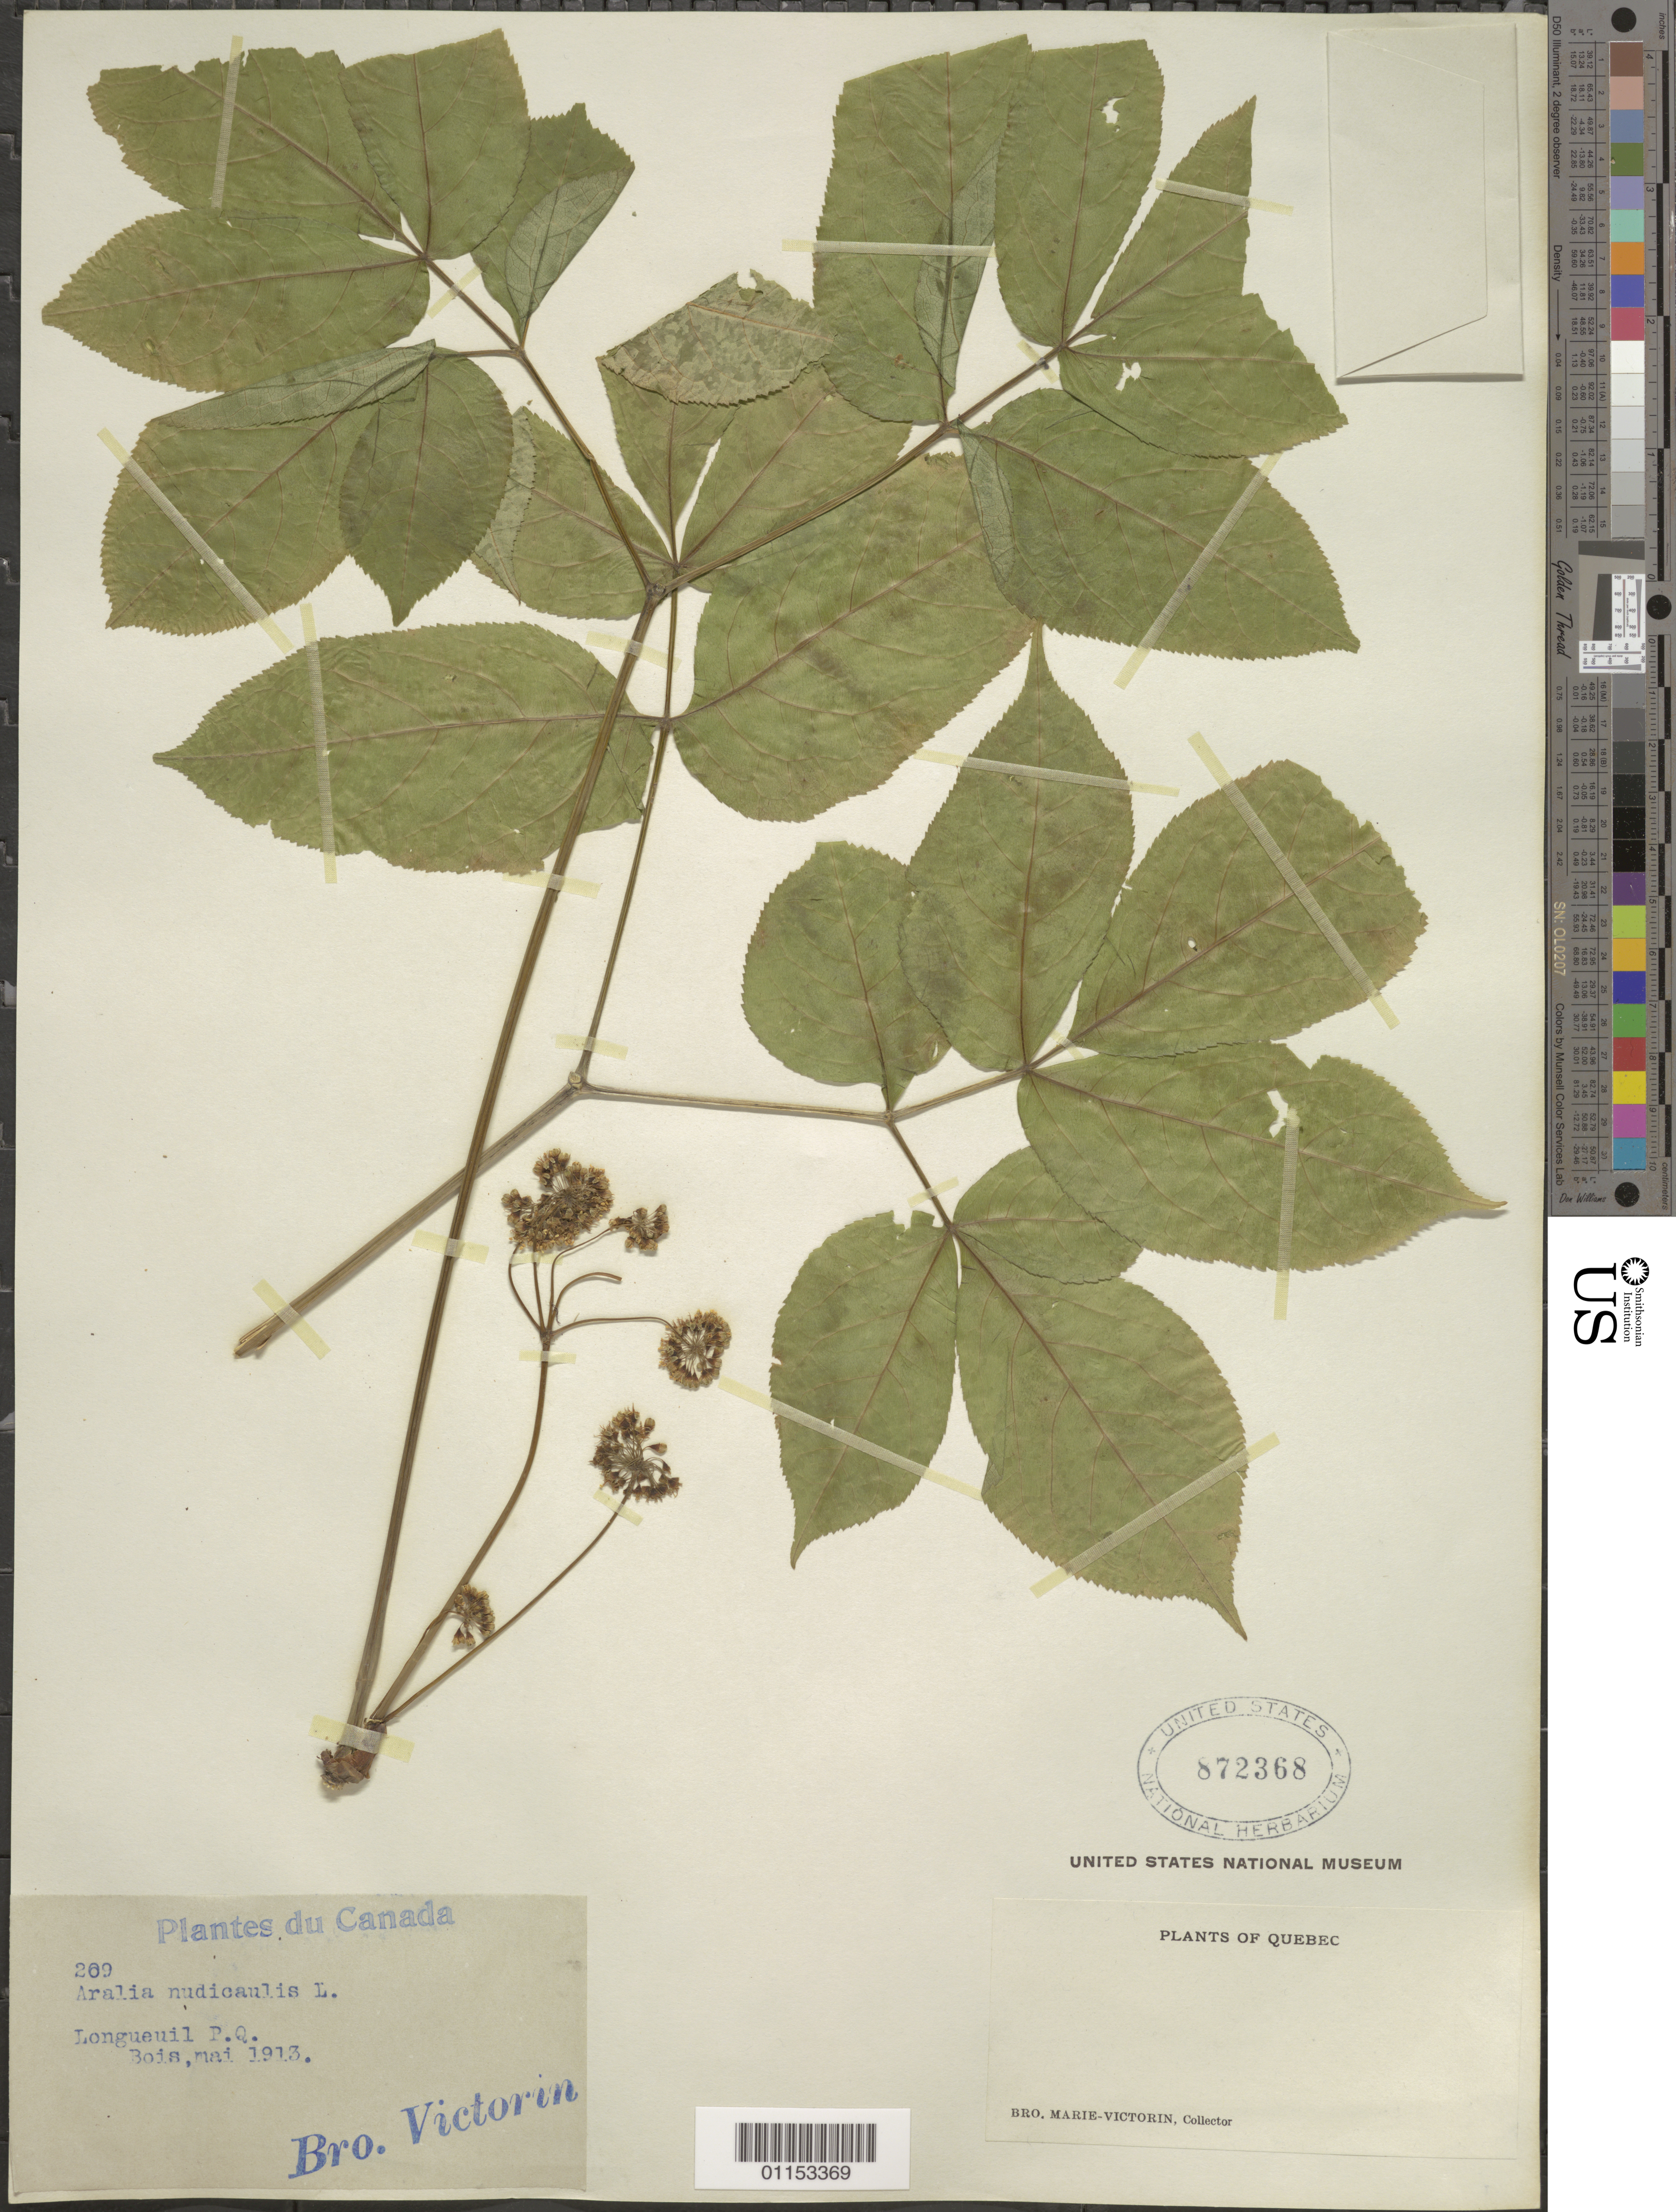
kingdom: Plantae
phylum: Tracheophyta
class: Magnoliopsida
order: Apiales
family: Araliaceae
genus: Aralia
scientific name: Aralia nudicaulis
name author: L.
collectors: Fr. Marie-Victorin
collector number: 209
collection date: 1913-05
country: Canada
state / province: Quebec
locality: Longueuil. Bois.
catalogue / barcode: US 872368